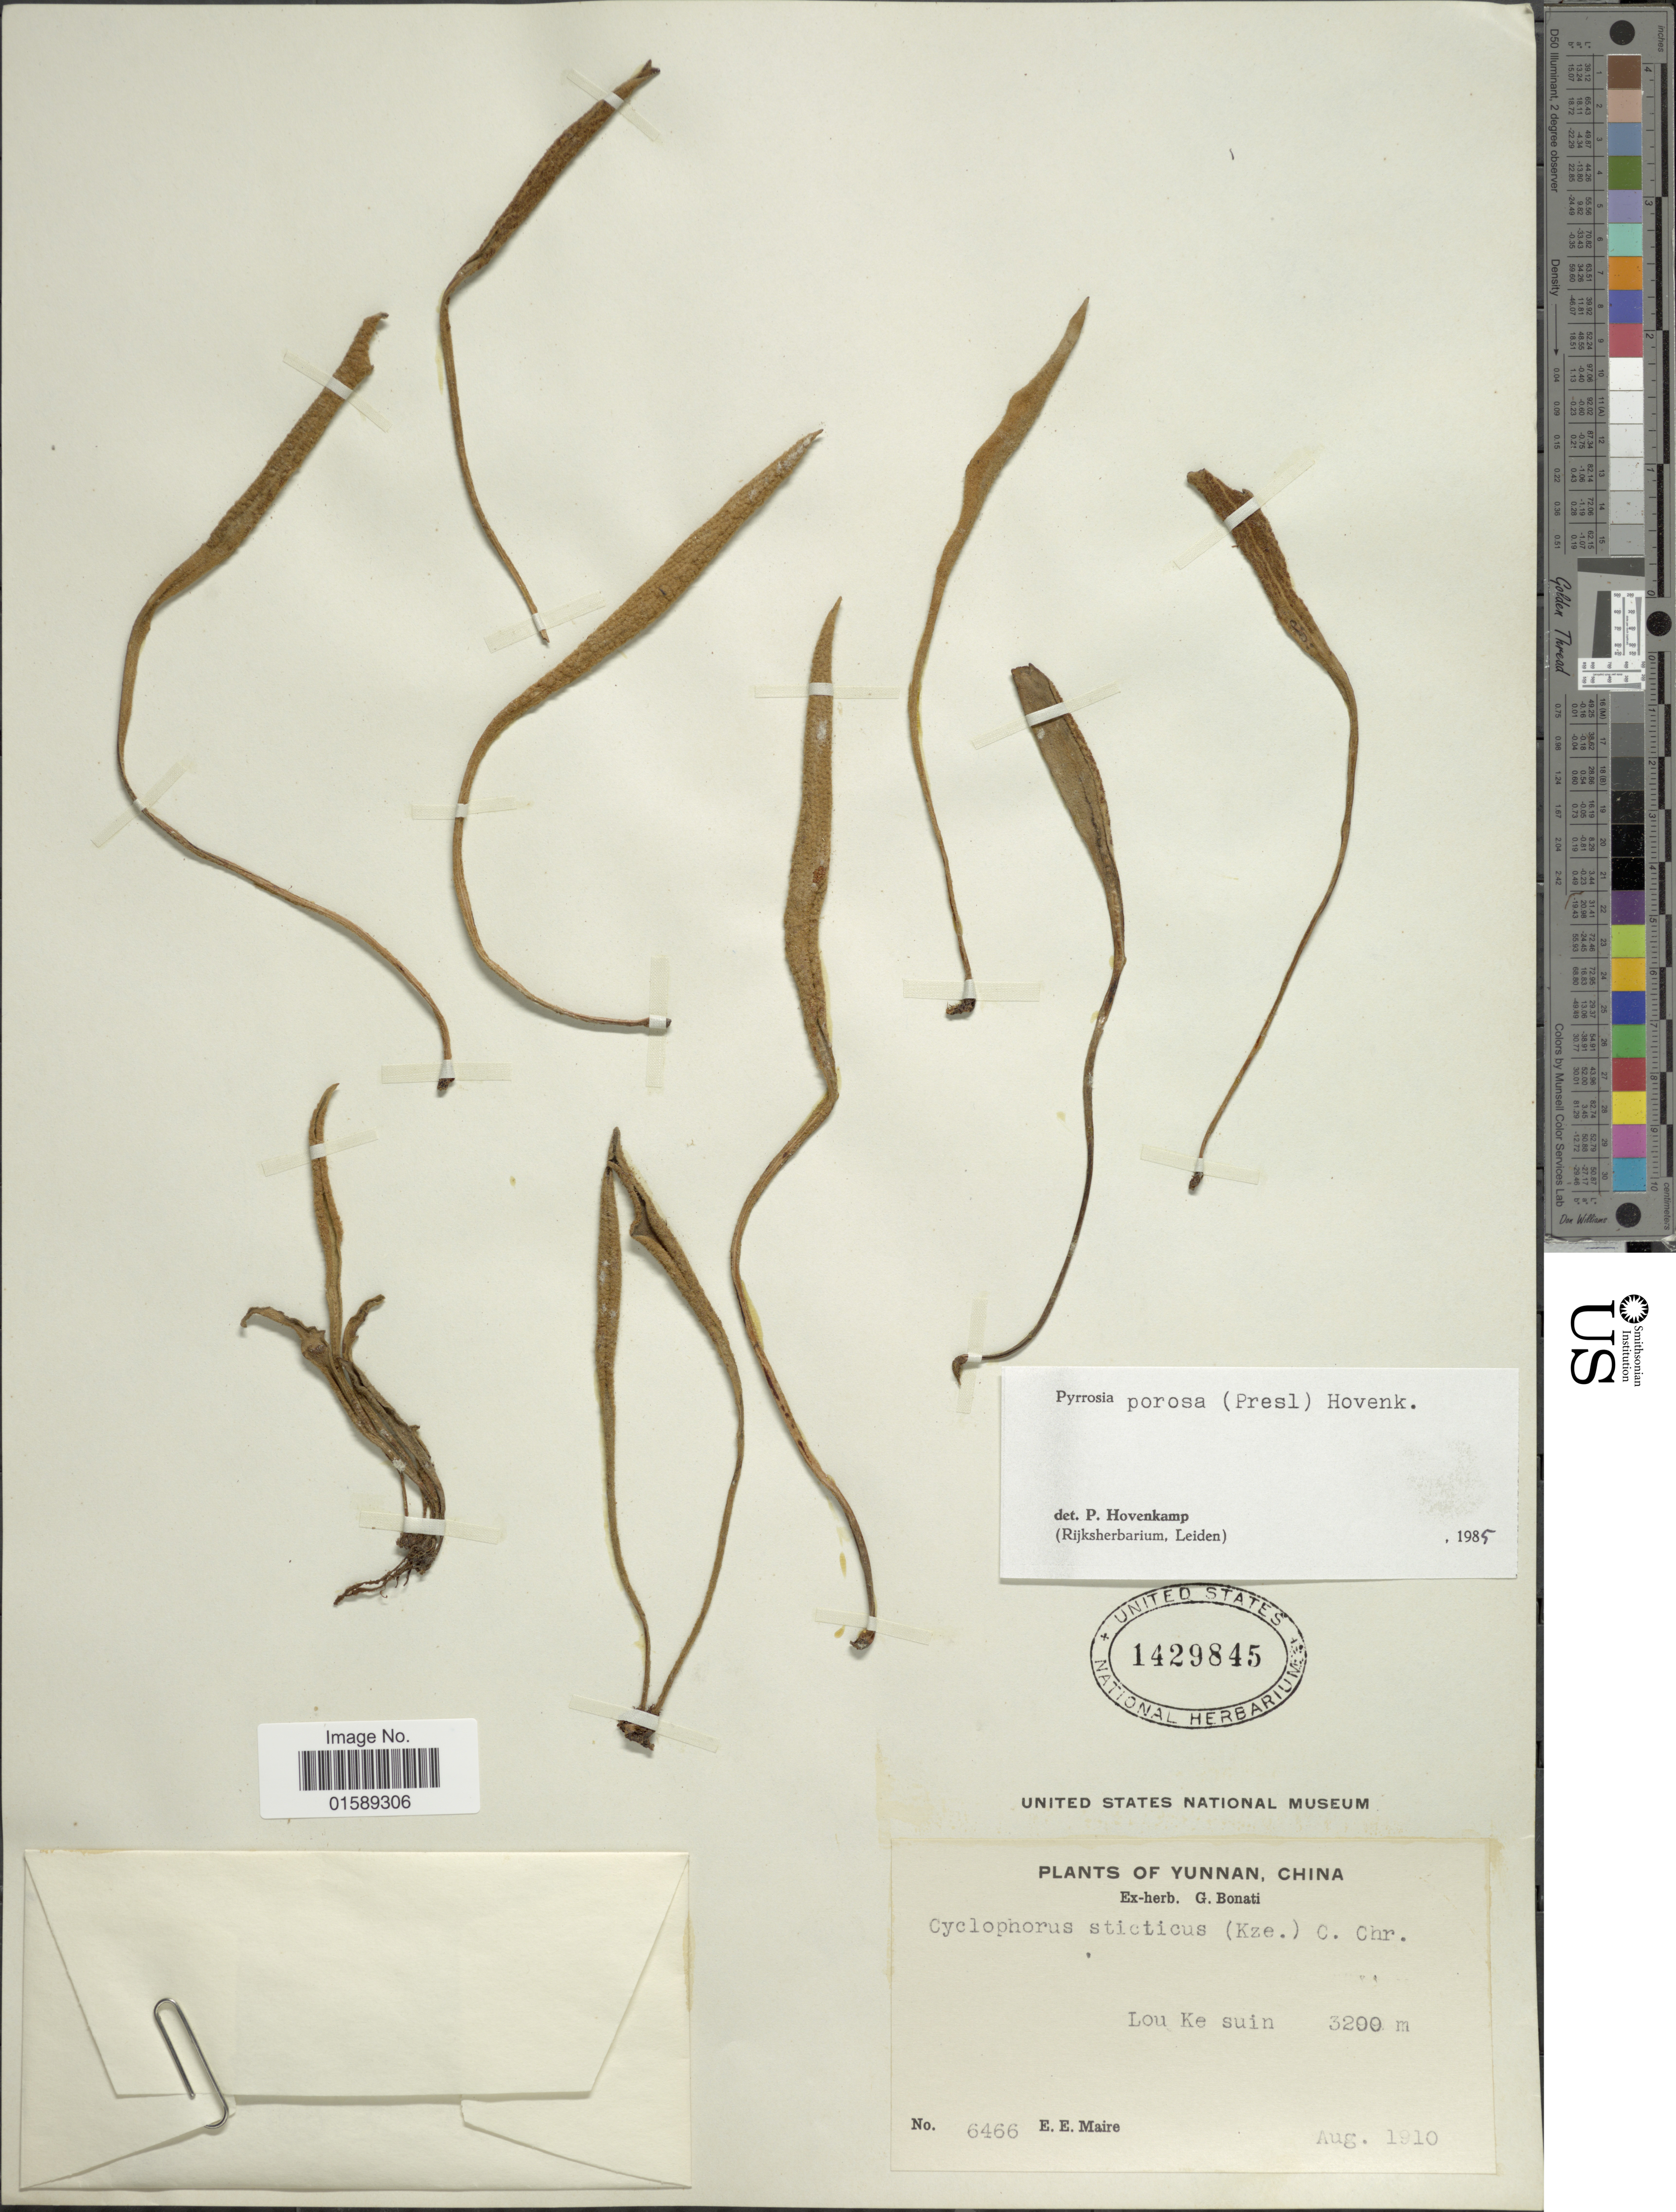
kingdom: Plantae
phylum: Tracheophyta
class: Polypodiopsida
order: Polypodiales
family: Polypodiaceae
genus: Pyrrosia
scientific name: Pyrrosia porosa var. porosa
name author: (C. Presl) Hovenkamp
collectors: E. E. Maire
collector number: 6466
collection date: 1910-08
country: China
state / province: Yunnan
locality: Yunnan, China. Lou Ke suin.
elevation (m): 3200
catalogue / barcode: US 1429845